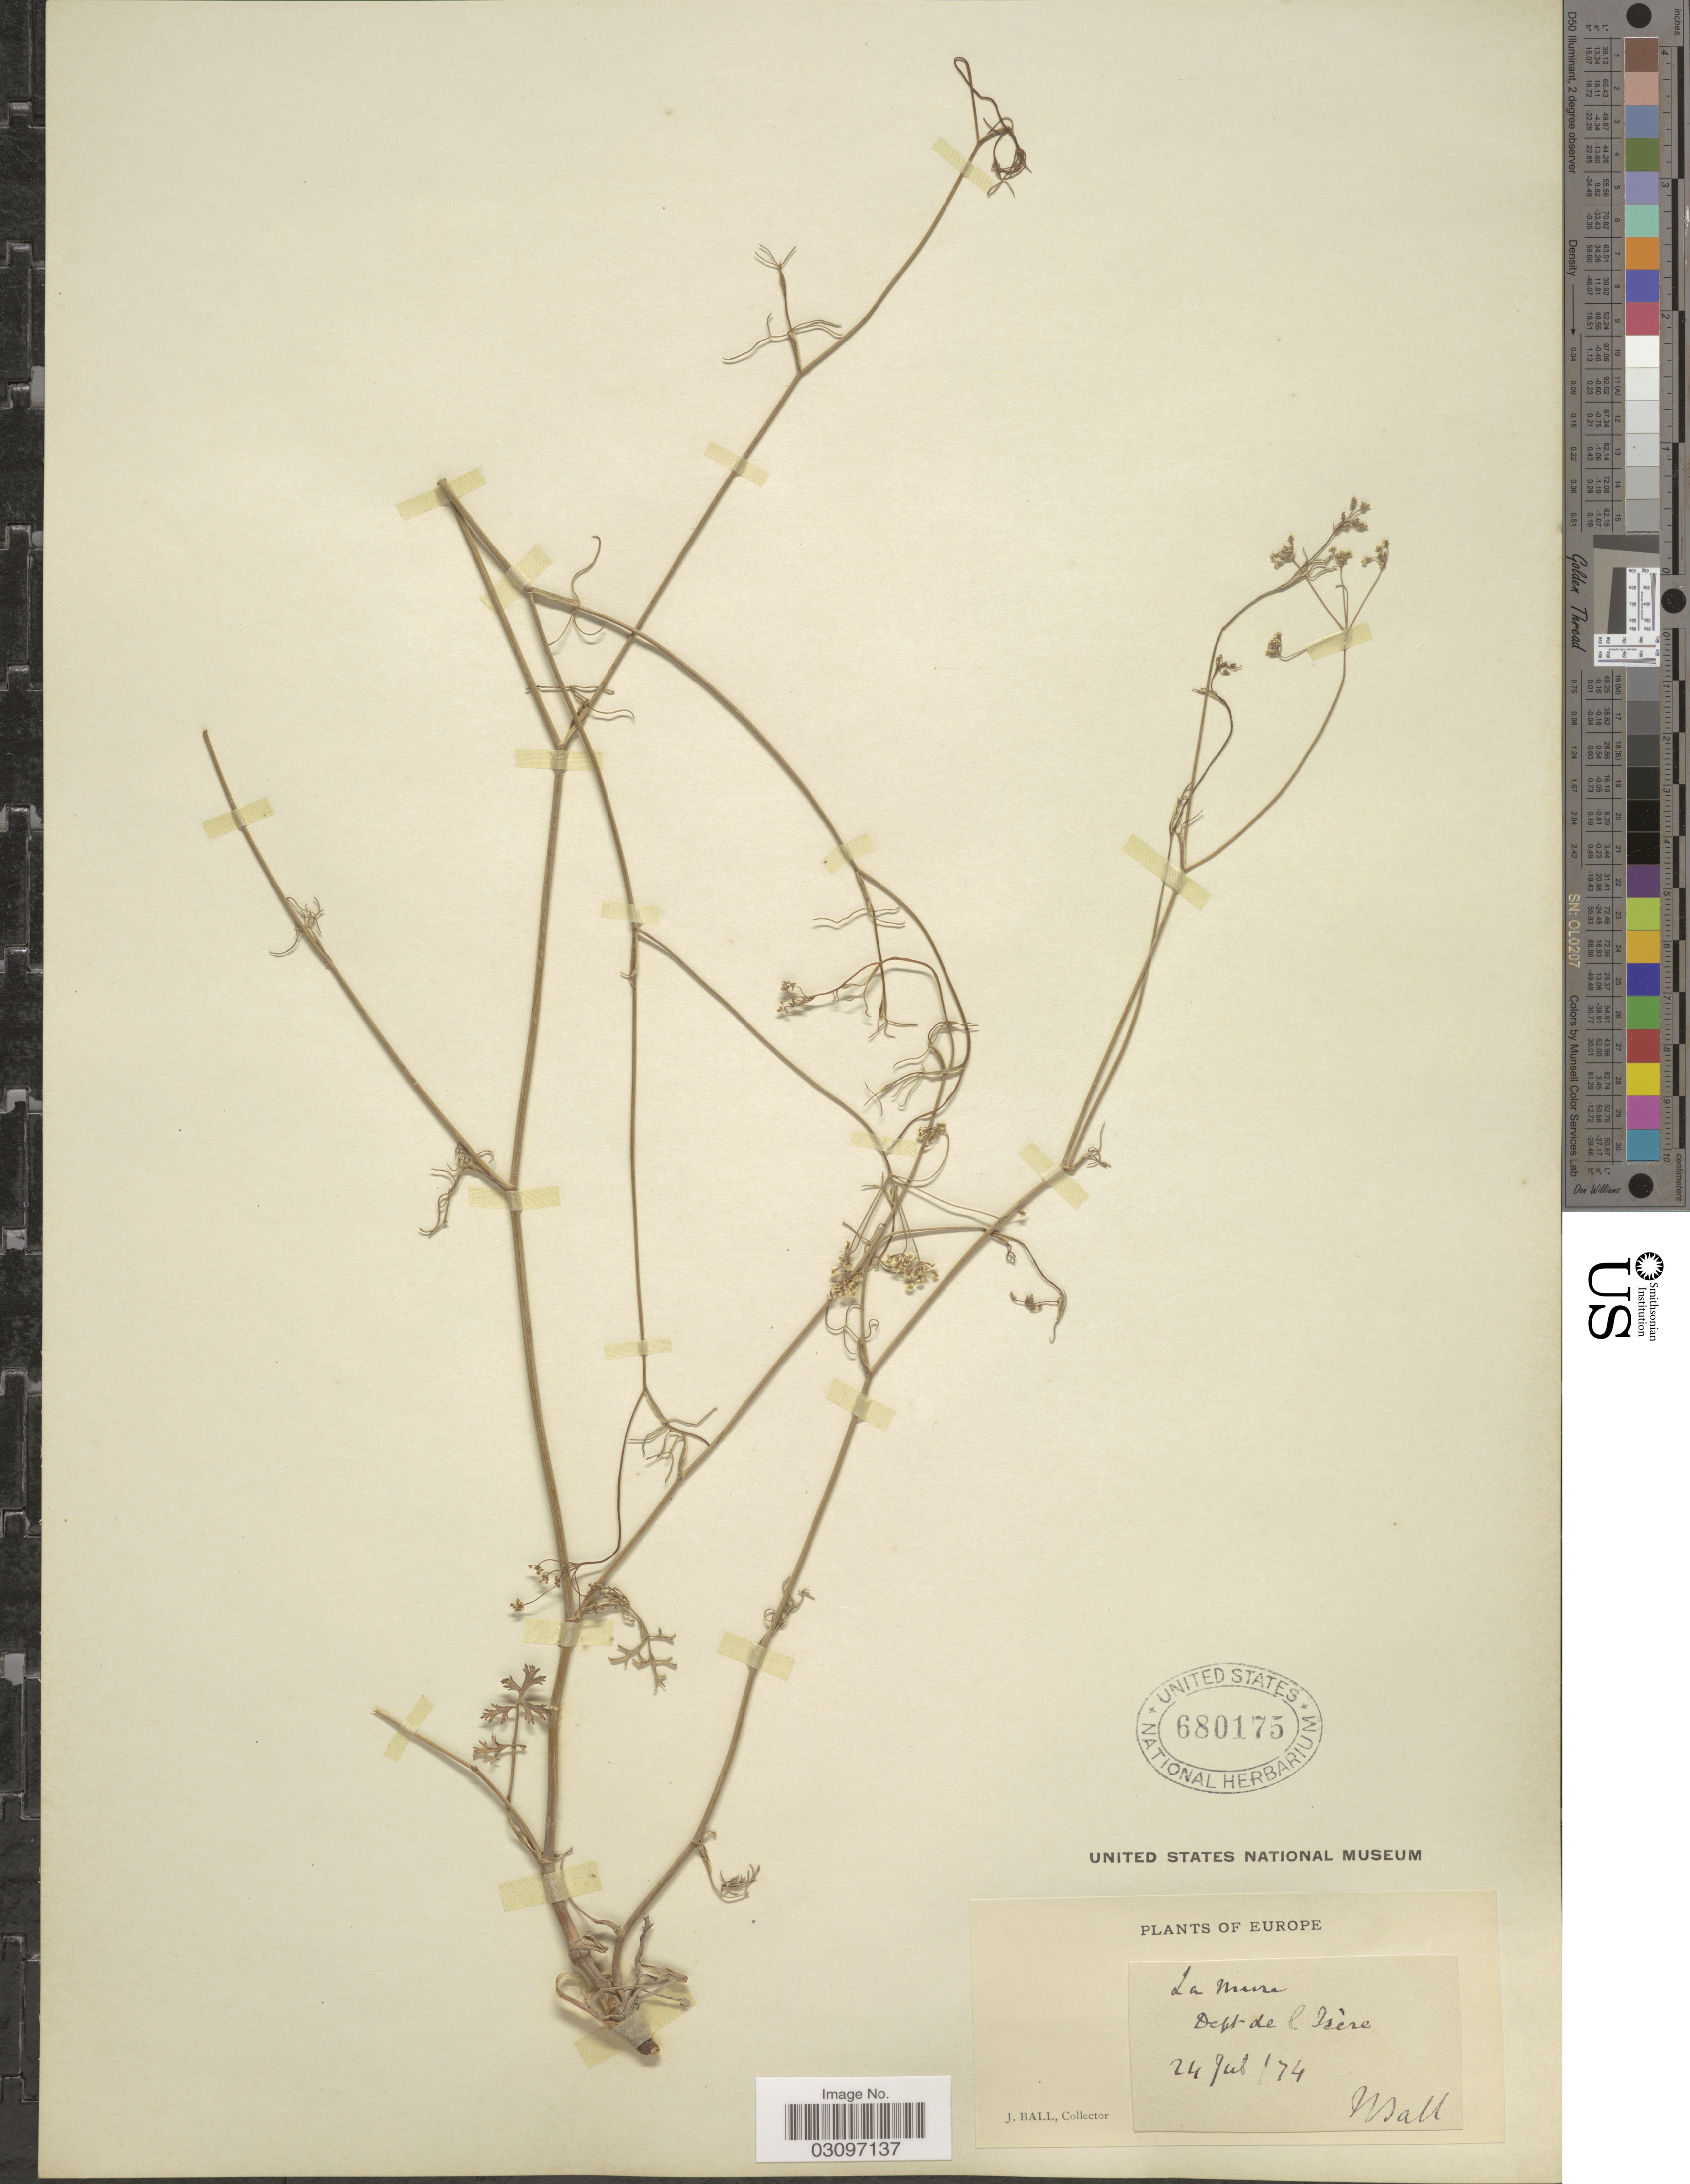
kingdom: Plantae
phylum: Tracheophyta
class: Magnoliopsida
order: Apiales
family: Apiaceae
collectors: J. Ball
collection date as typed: Transcribed d/m/y: 24/7/74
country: France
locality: Europe. La Mura, Dept. de l Irère.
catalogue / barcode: US 680175